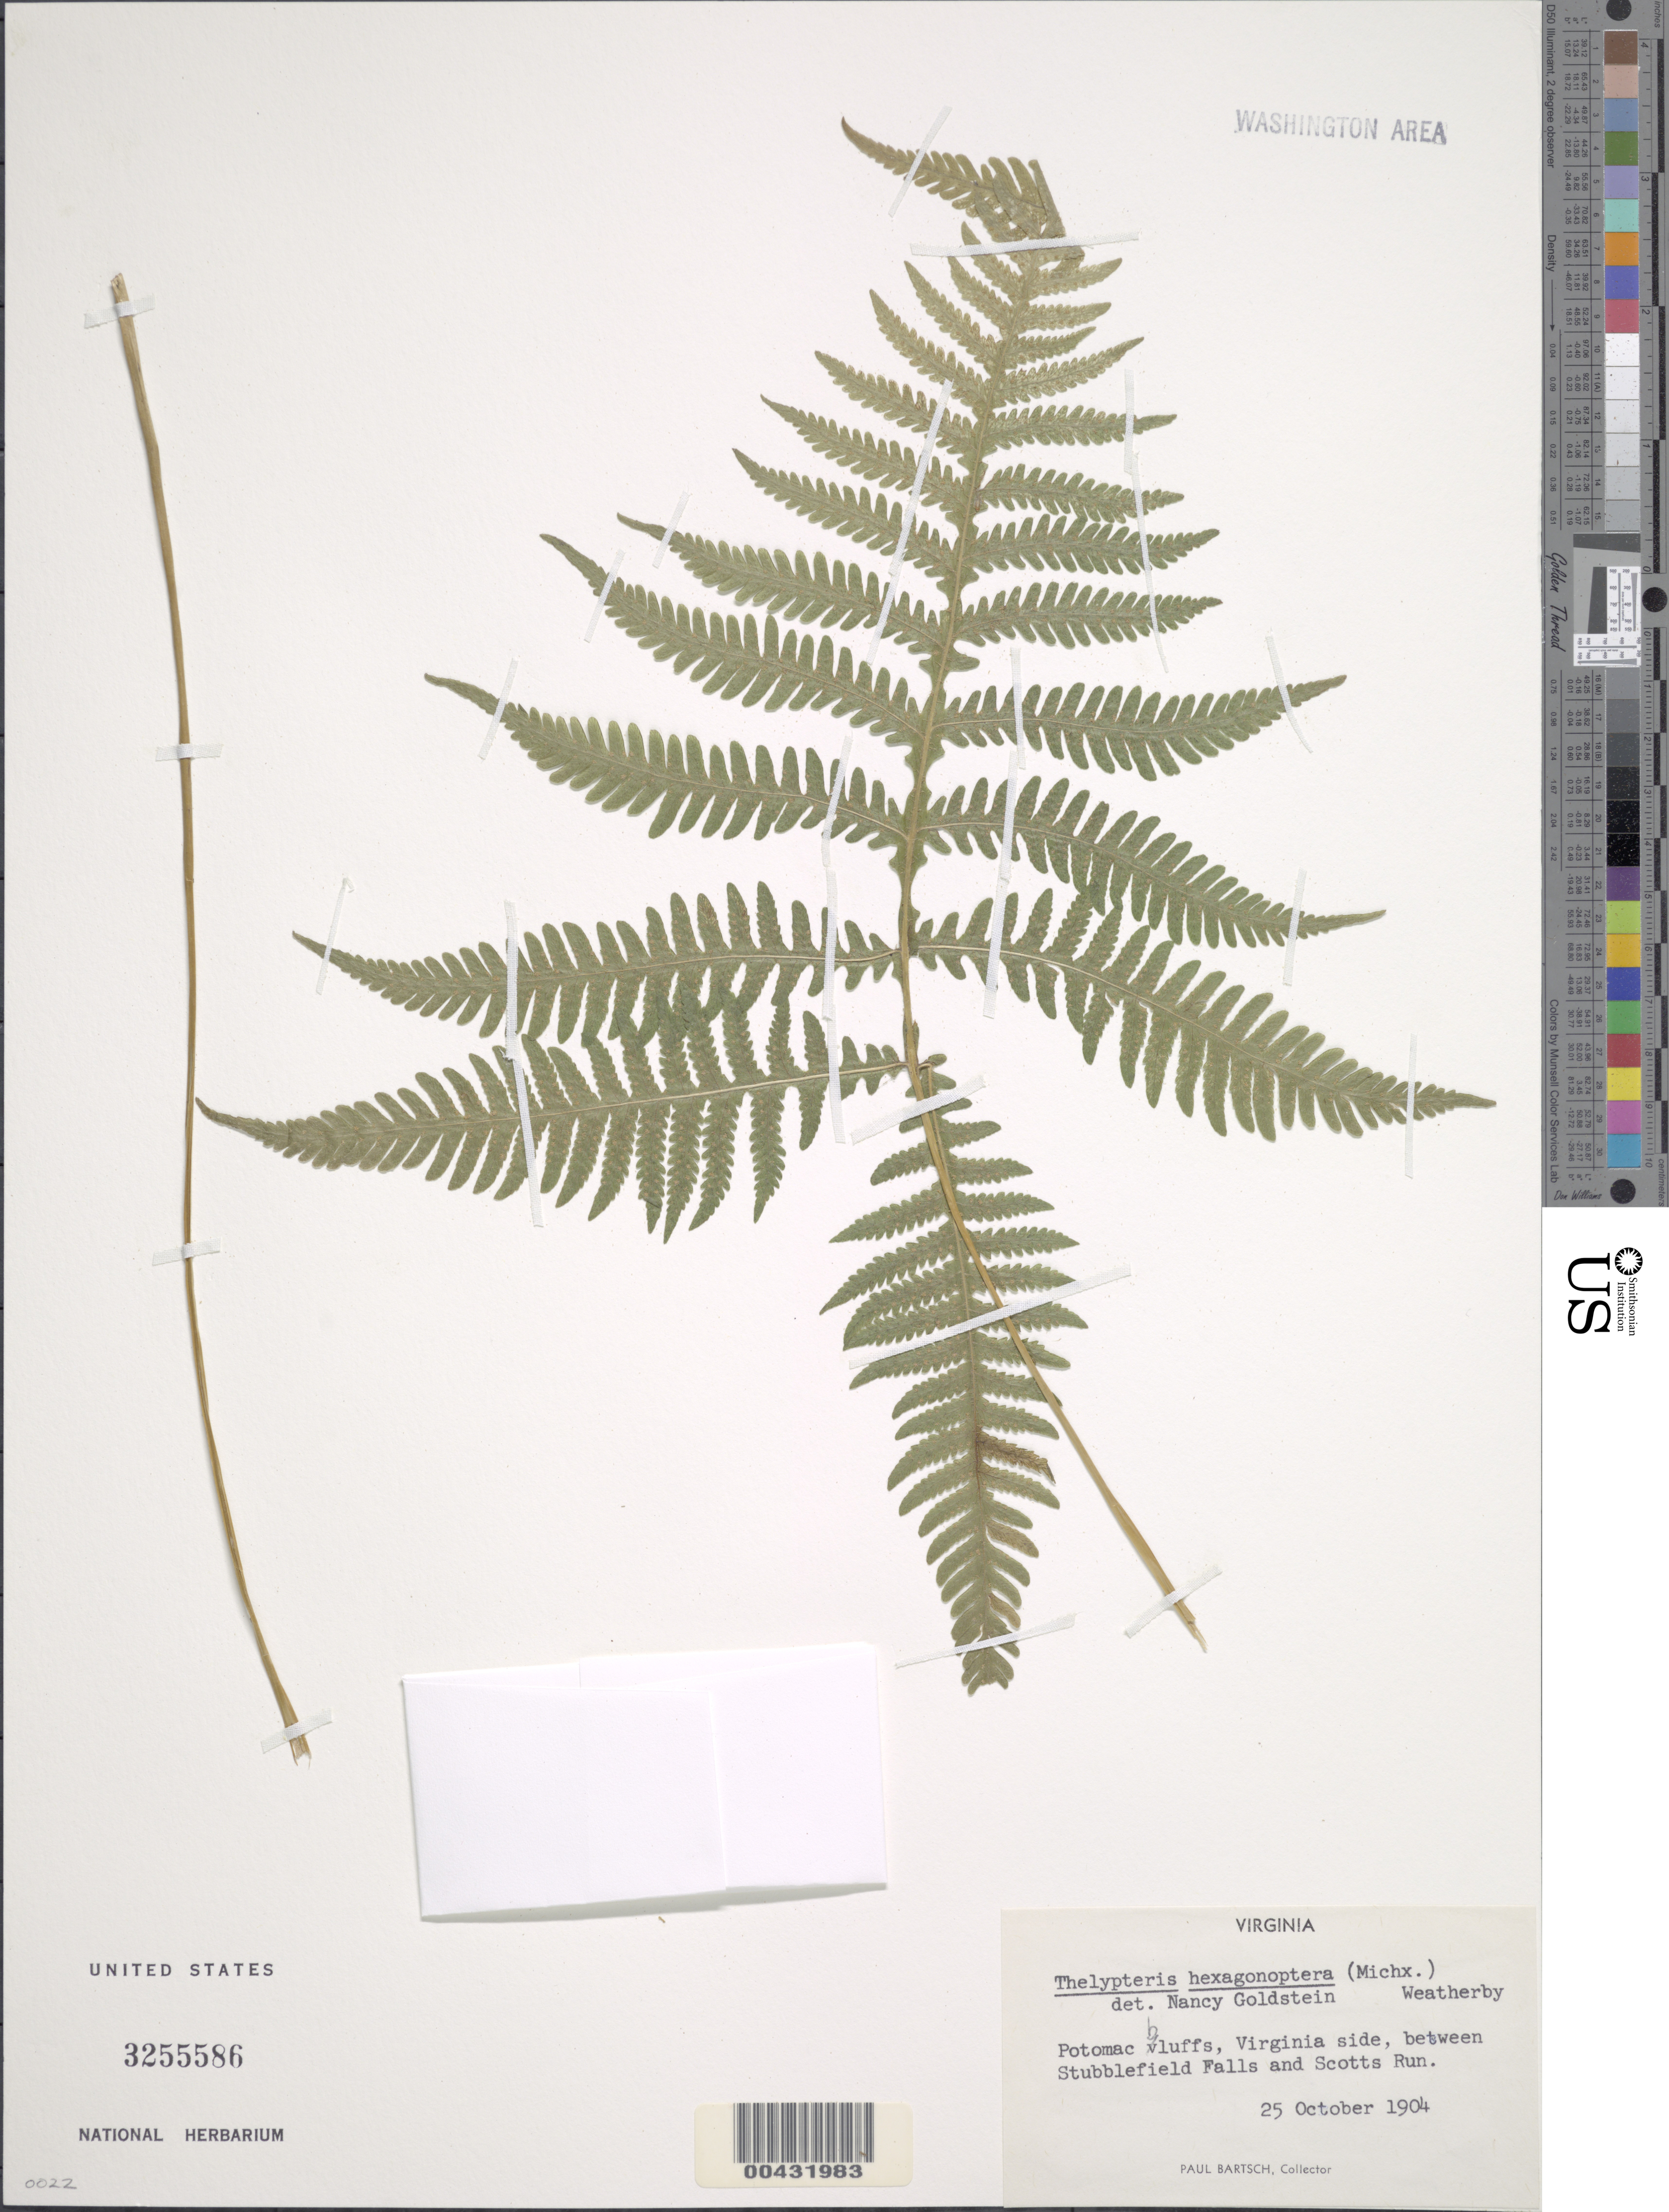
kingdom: Plantae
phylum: Tracheophyta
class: Polypodiopsida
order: Polypodiales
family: Thelypteridaceae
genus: Phegopteris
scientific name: Phegopteris hexagonoptera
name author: (Michx.) Fée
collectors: P. Bartsch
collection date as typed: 25 Oct 1904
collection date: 1904-10-25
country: United States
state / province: Virginia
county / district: Fairfax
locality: Between Stubblefield Falls and Scotts Run, Potomac Bluffs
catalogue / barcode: US 3255586